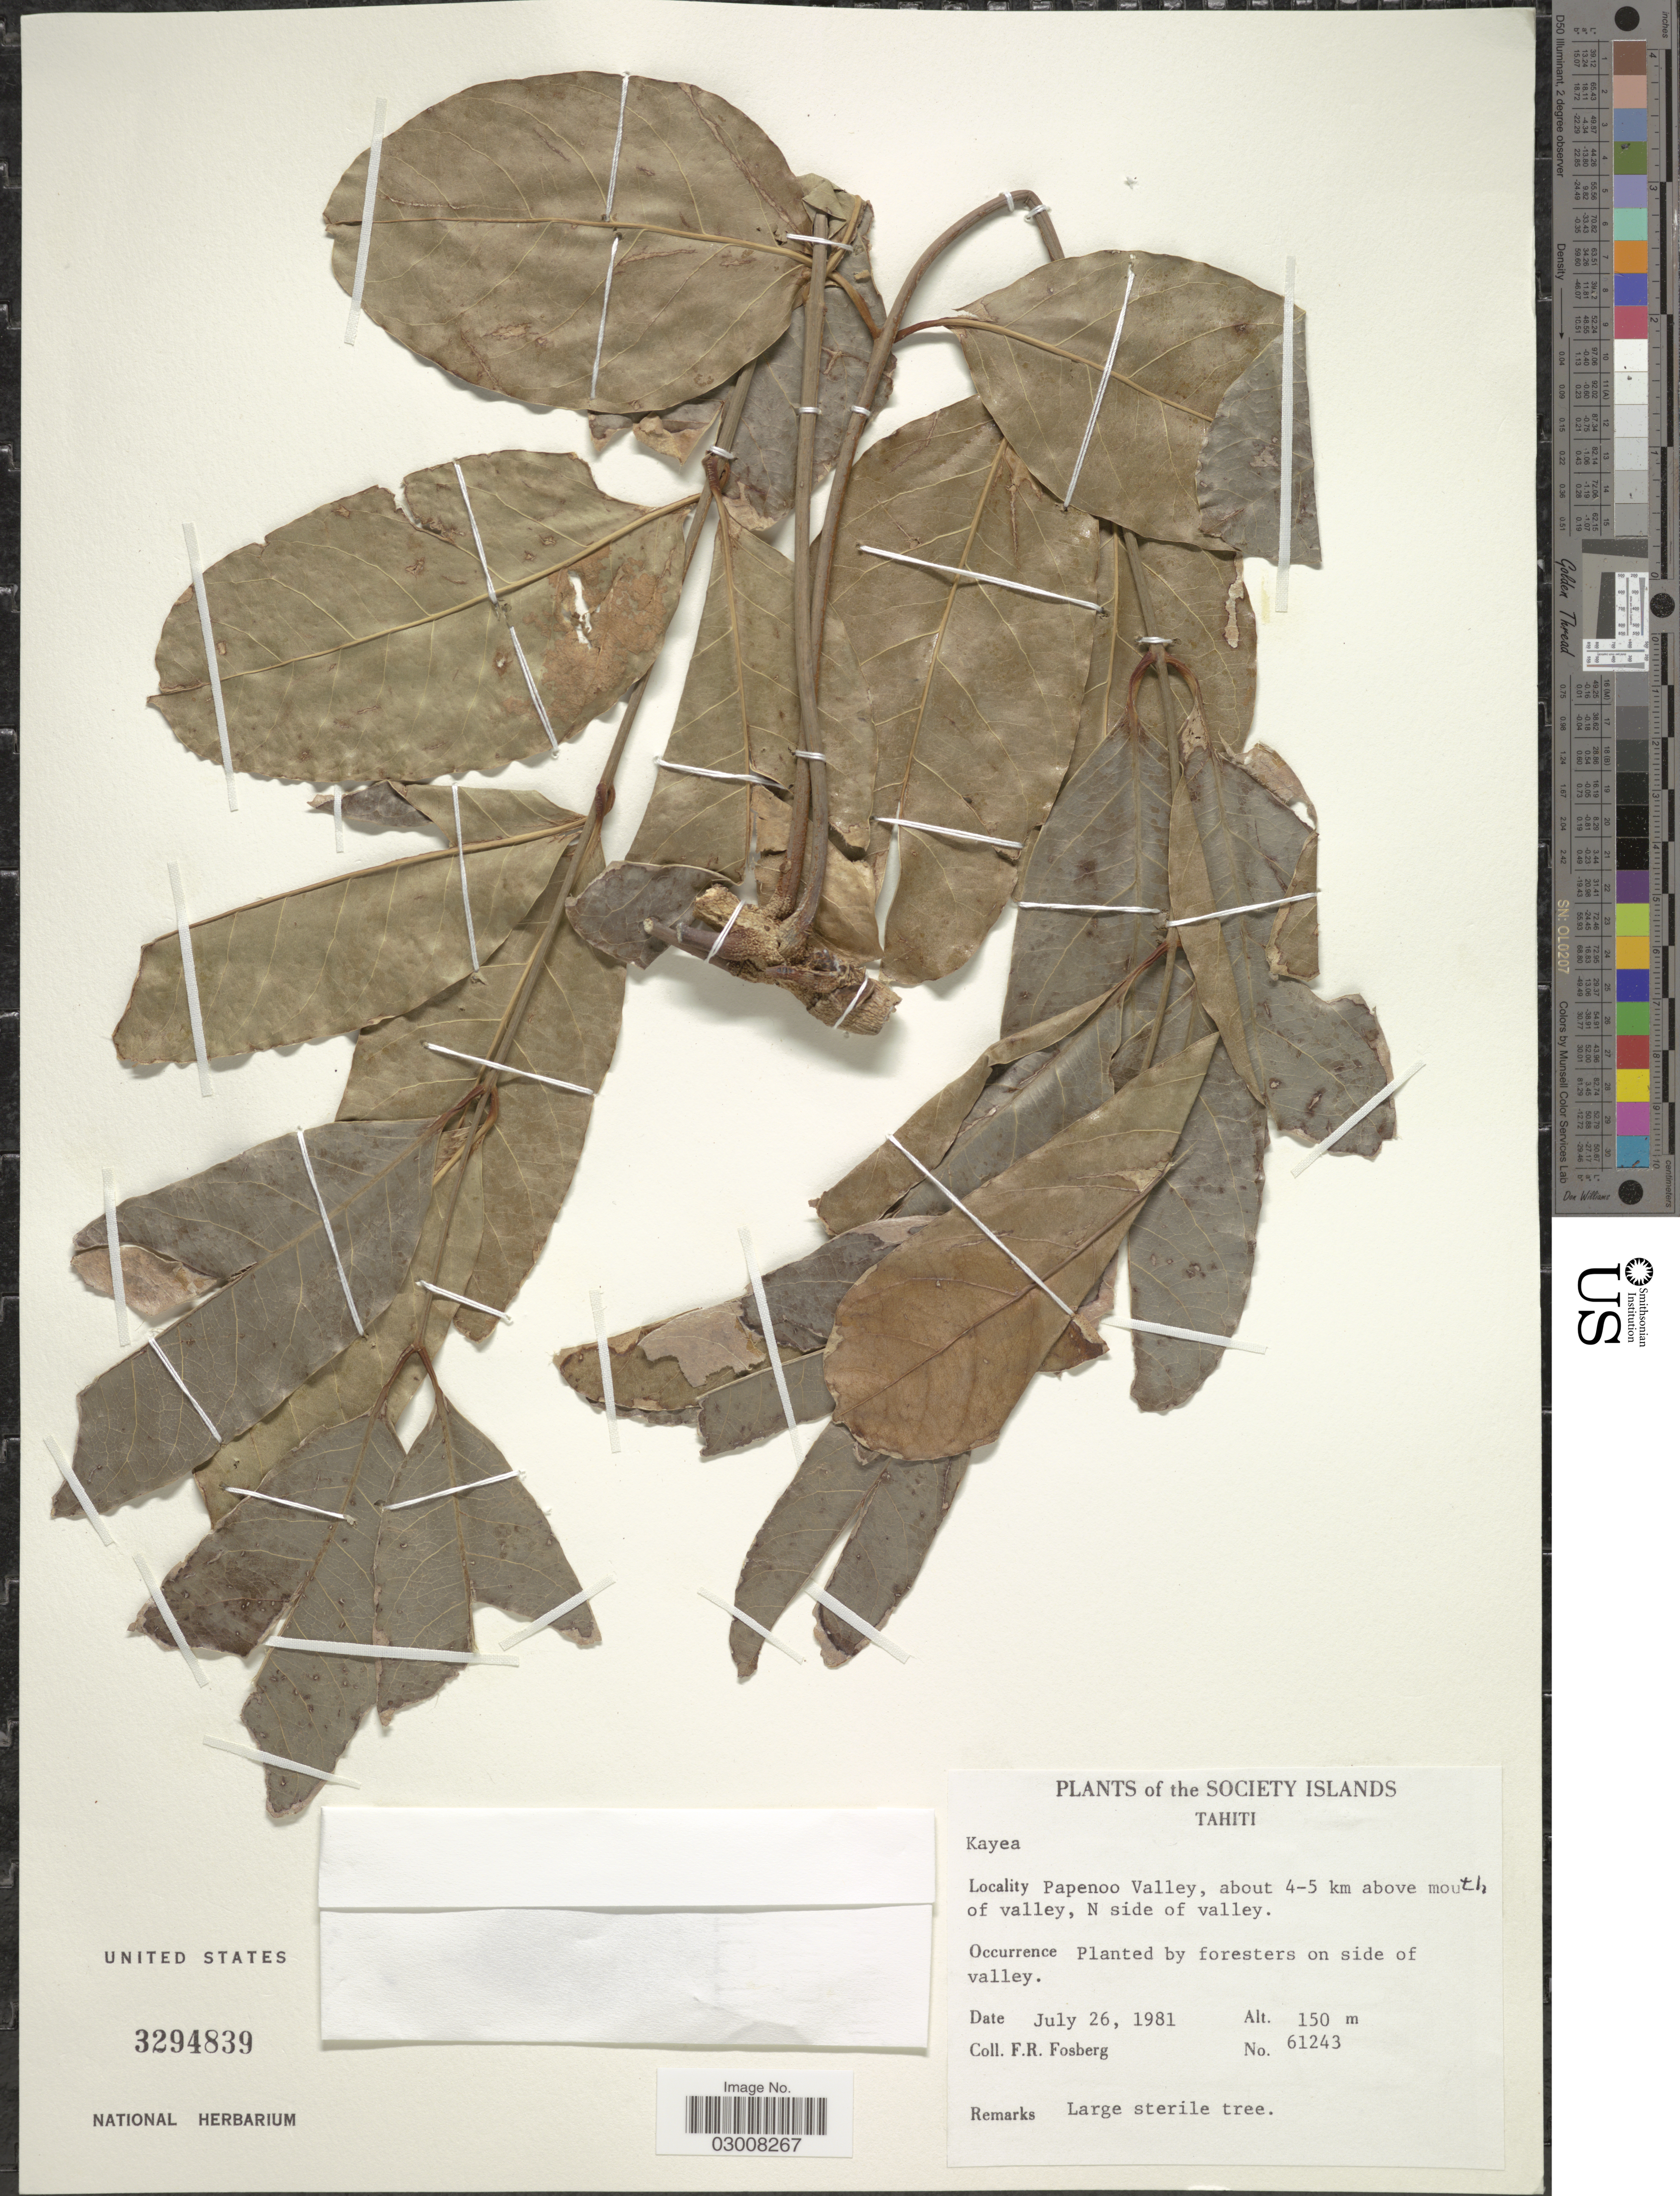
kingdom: Plantae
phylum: Tracheophyta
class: Magnoliopsida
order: Malpighiales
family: Calophyllaceae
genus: Kayea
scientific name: Kayea sp.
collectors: F. R. Fosberg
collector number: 61243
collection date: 1981-07-26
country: French Polynesia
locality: Society Islands, Tahiti, Papenoo Valley, about 4-5 km above mouth of valley, N side of valley.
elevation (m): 150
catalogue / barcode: US 3294839